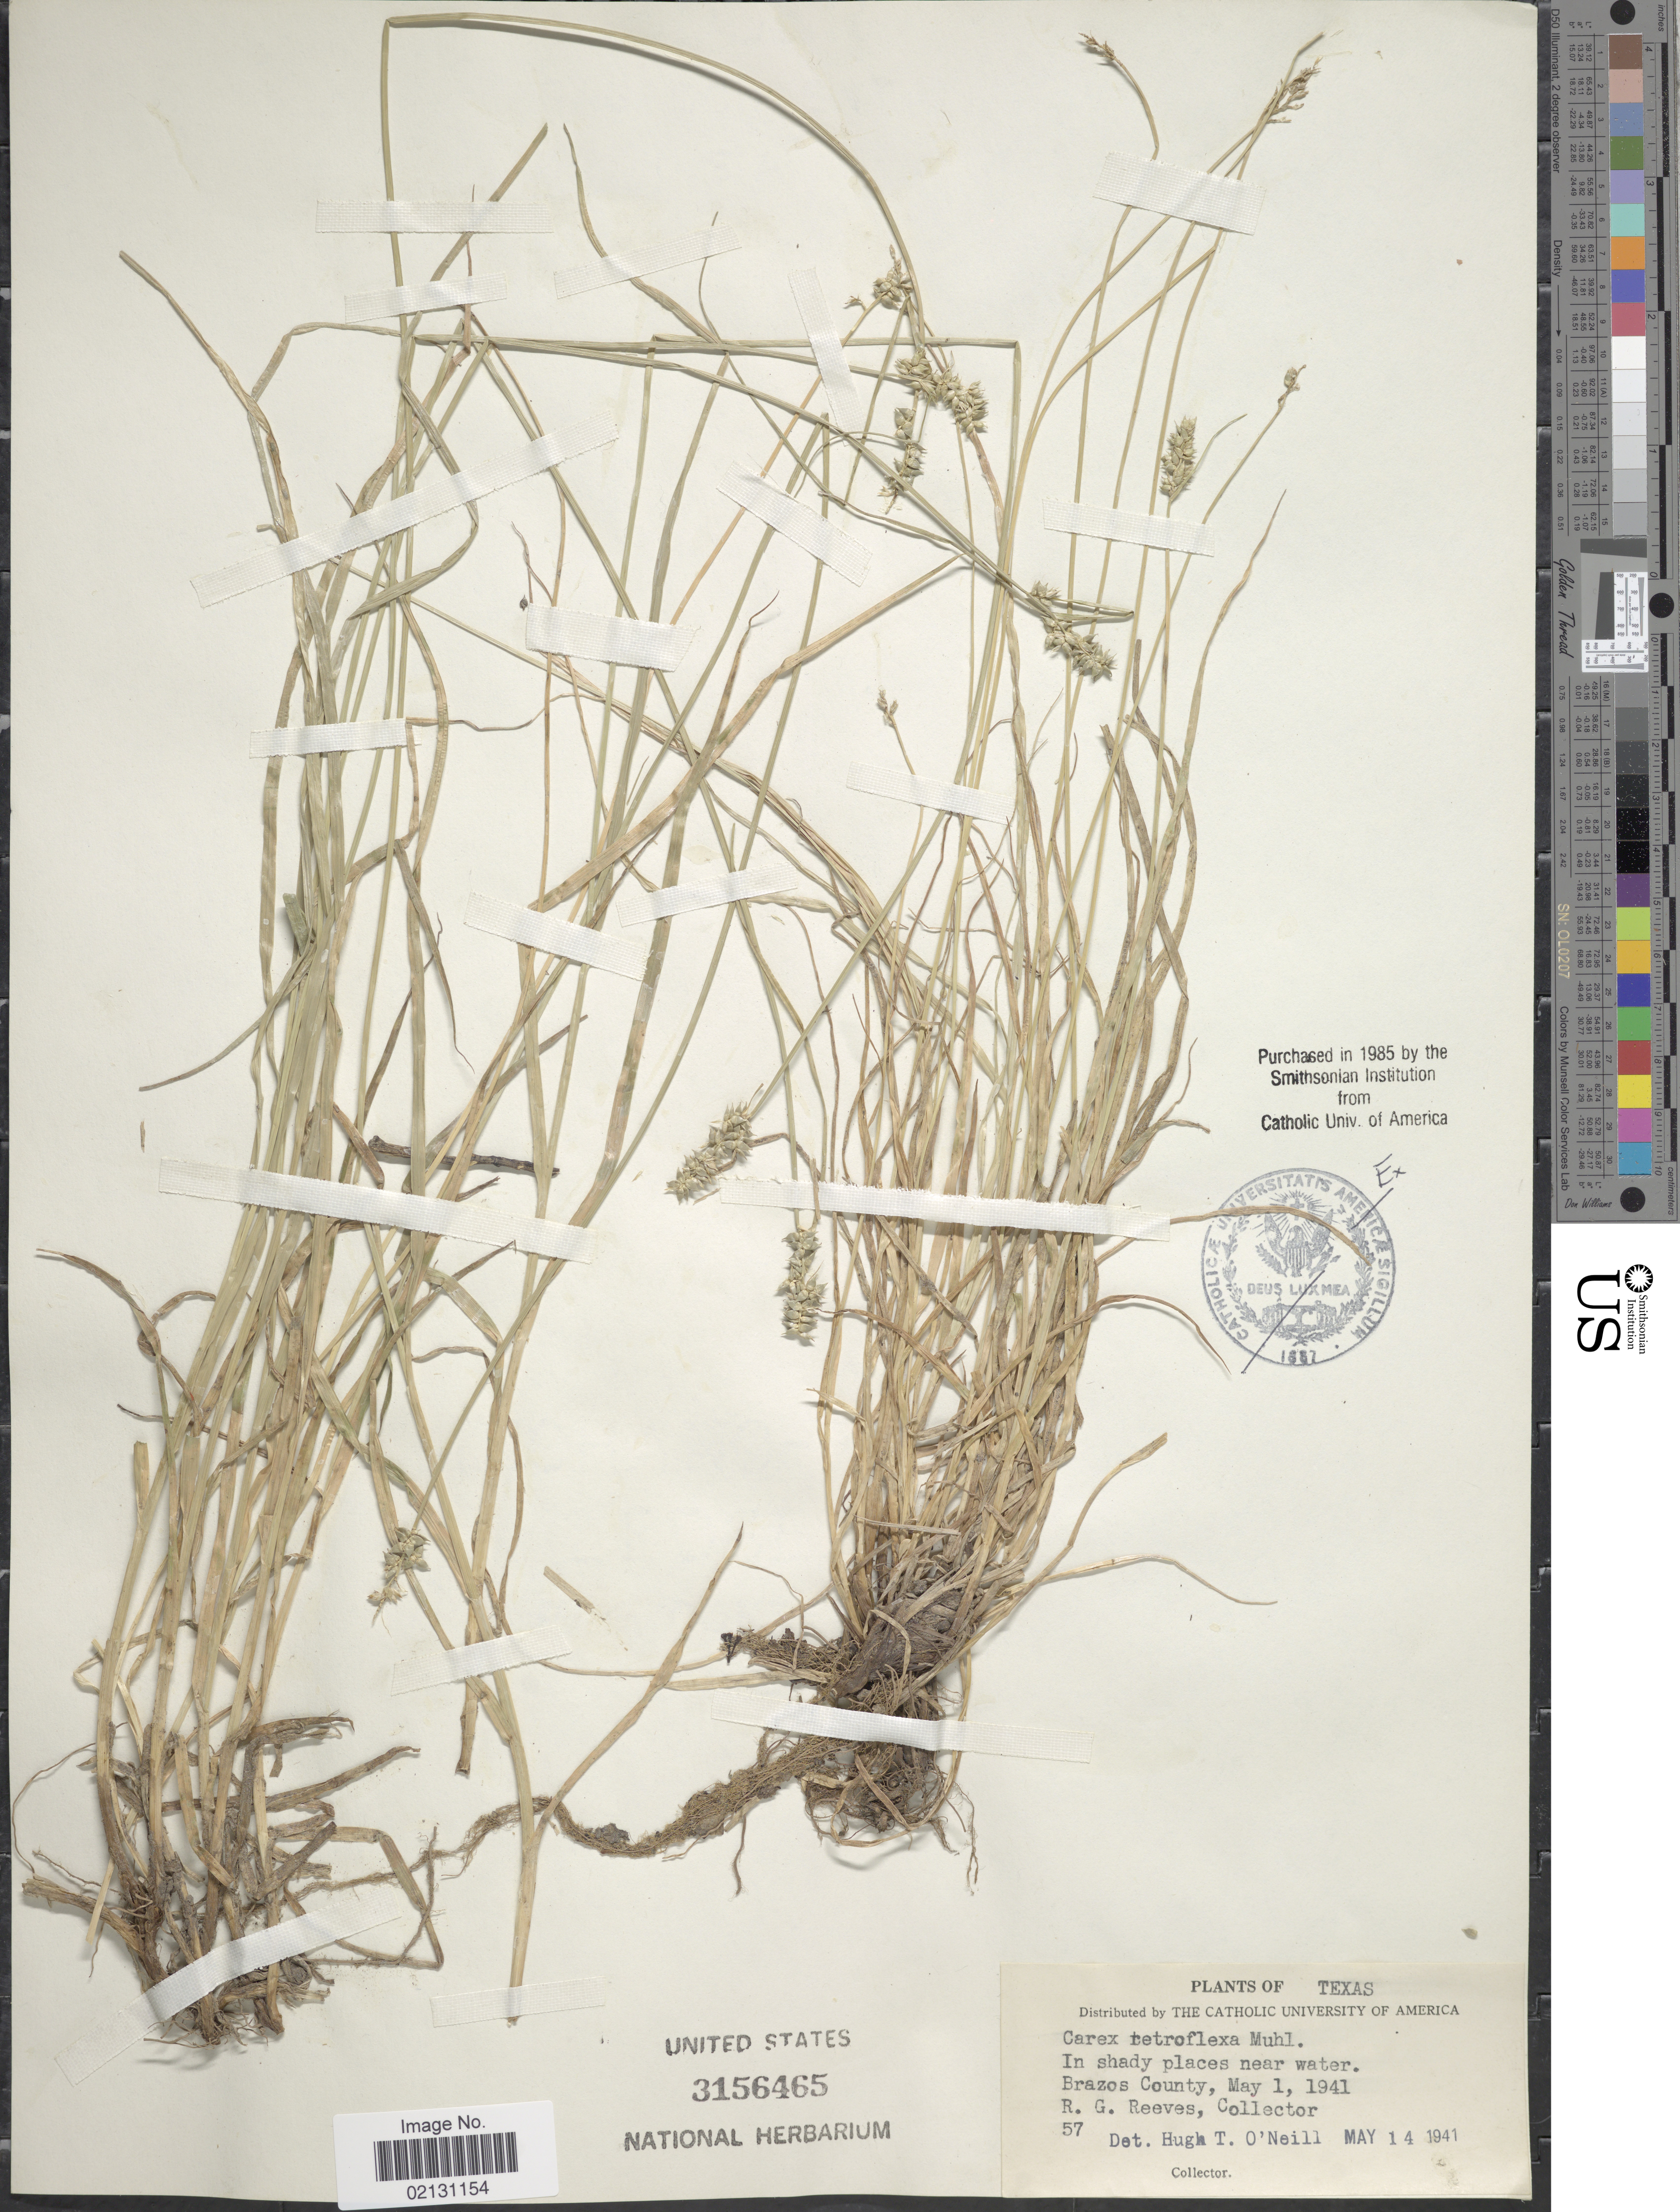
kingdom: Plantae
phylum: Tracheophyta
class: Liliopsida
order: Poales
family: Cyperaceae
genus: Carex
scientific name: Carex retroflexa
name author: Muhl. ex Willd.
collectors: R. G. Reeves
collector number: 57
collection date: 1941-05-01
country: United States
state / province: Texas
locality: In shady places near water. Brazos County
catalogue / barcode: US 3156465